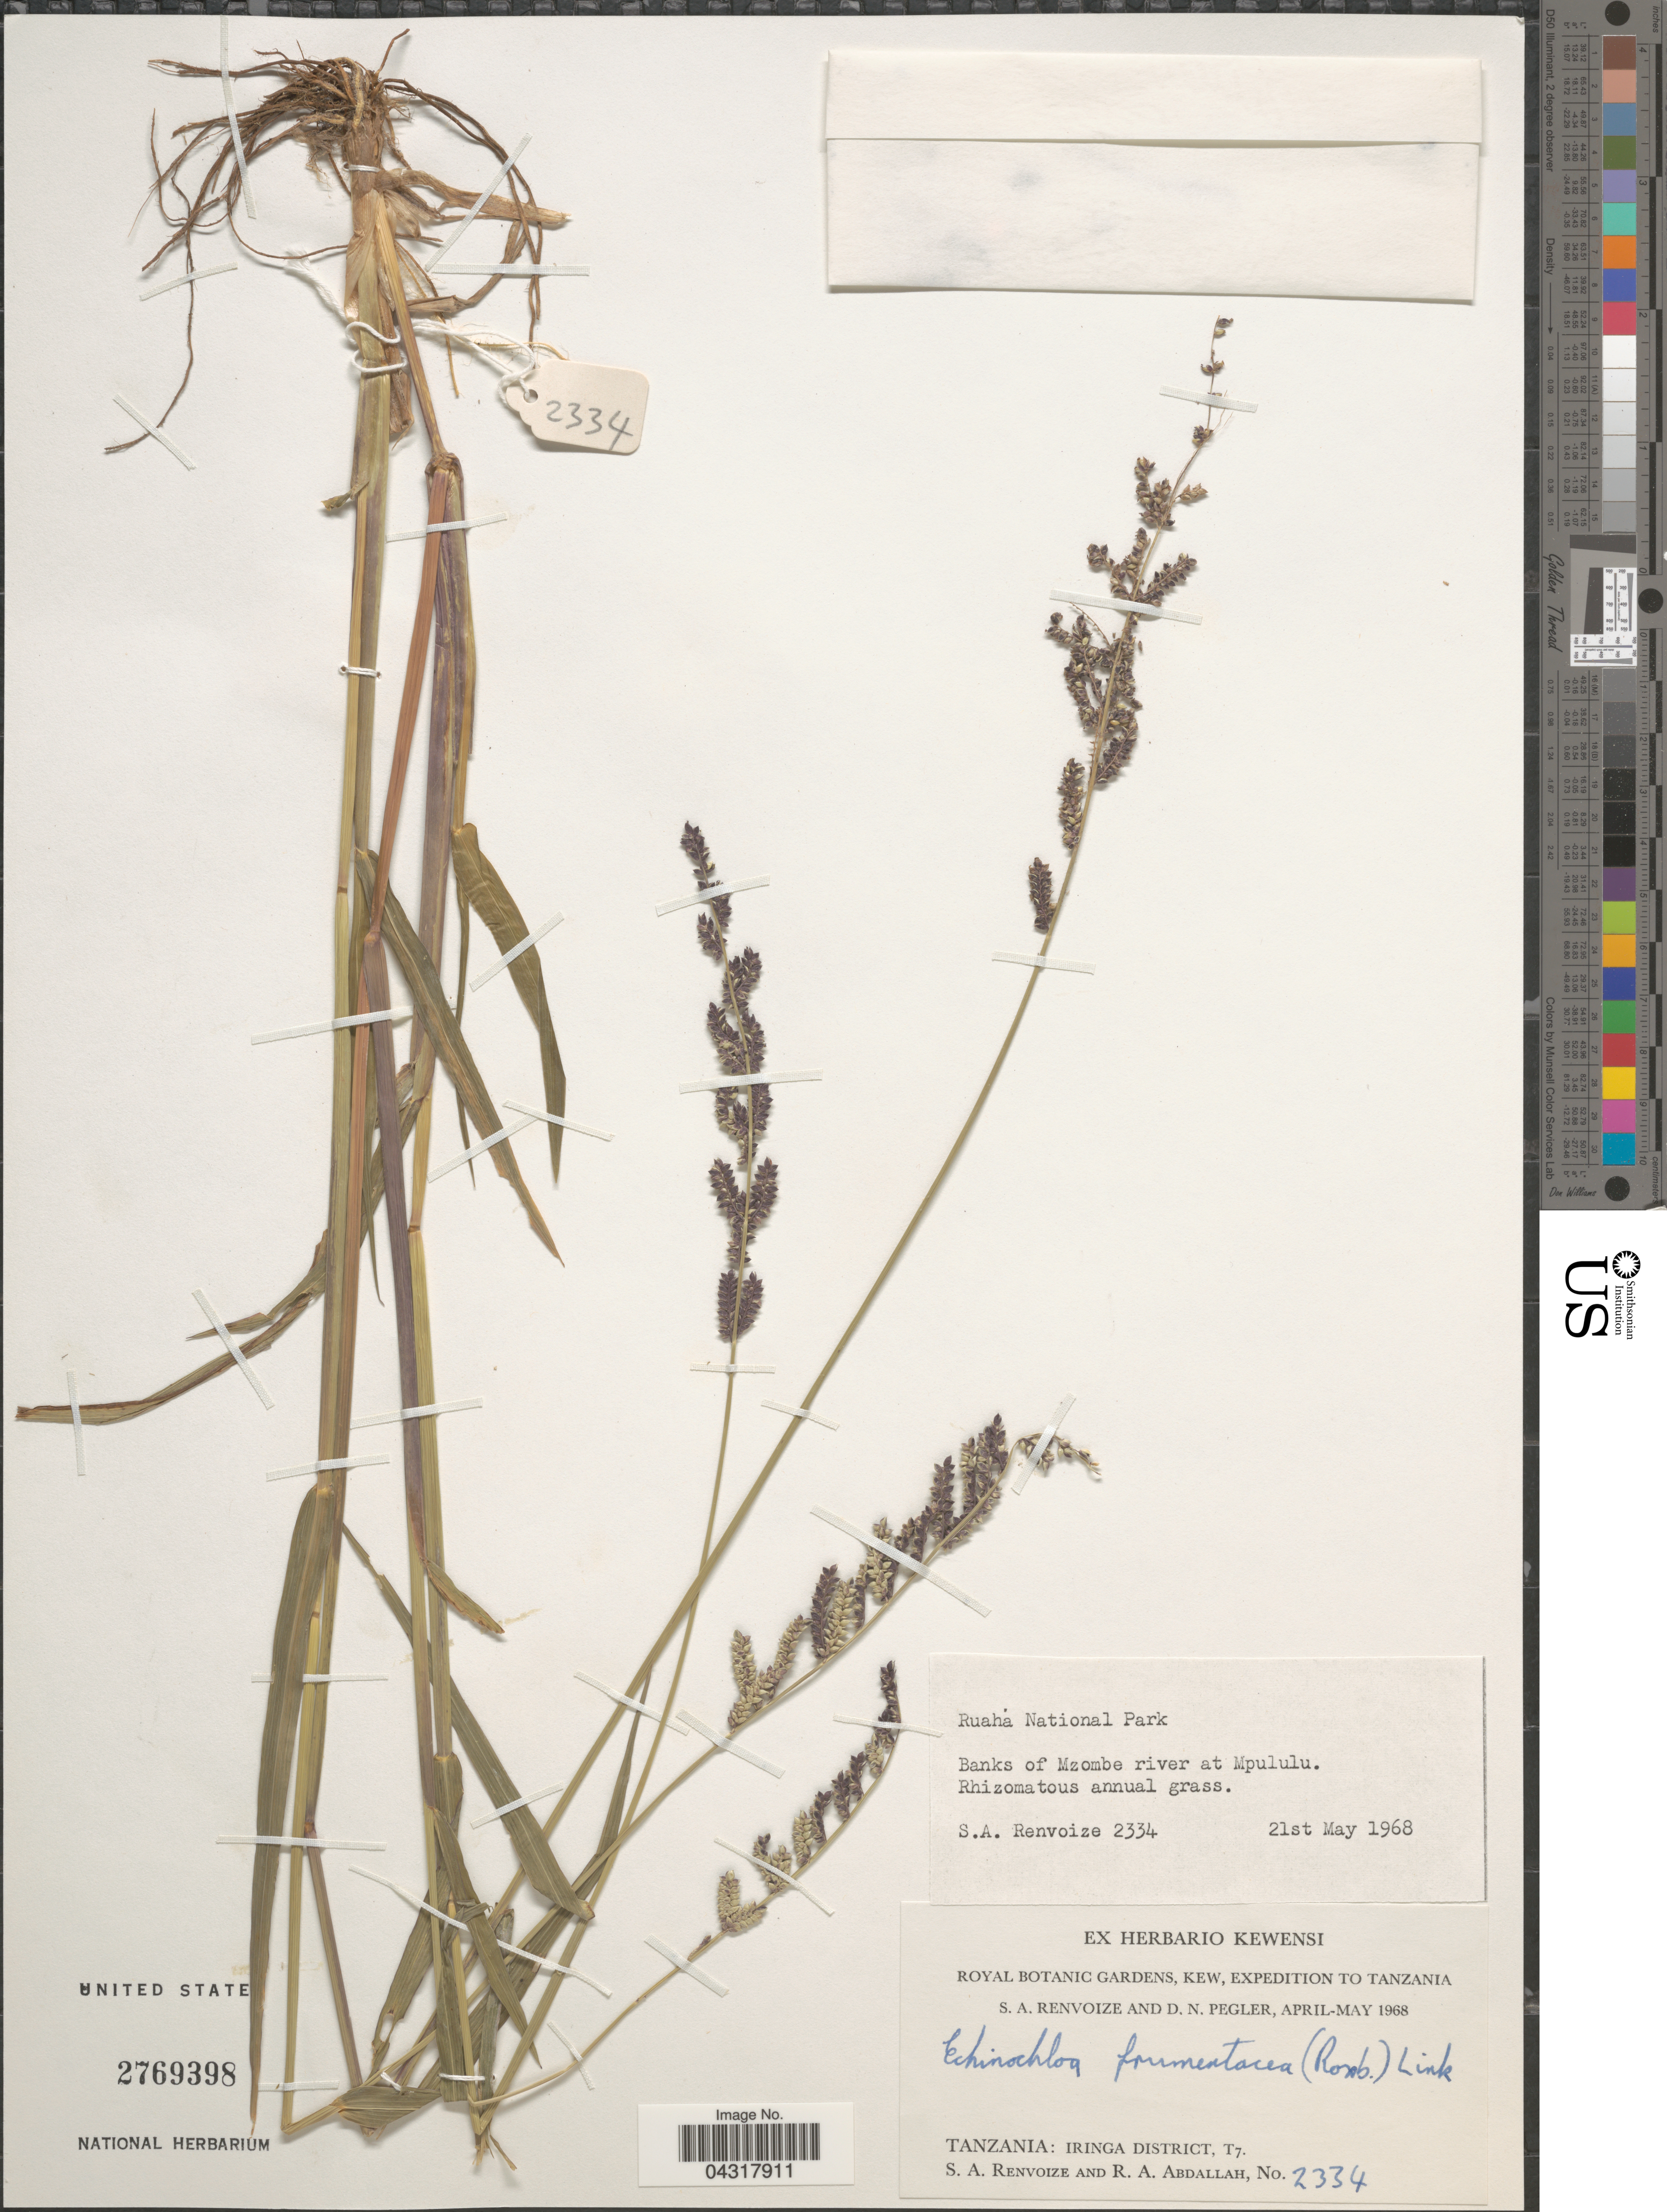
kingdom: Plantae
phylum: Tracheophyta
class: Liliopsida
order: Poales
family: Poaceae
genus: Echinochloa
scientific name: Echinochloa crus-galli var. frumentacea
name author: (Link) W. Wight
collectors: S. A. Renvoize & R. Abdallah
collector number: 2334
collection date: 1968-05-21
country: Tanzania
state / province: Iringa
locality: Iringa District, T7. Banks of Mzombe river at Mpululu. Royal Botanic Gardens, Kew, Expedition to Tanzania.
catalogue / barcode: US 2768398